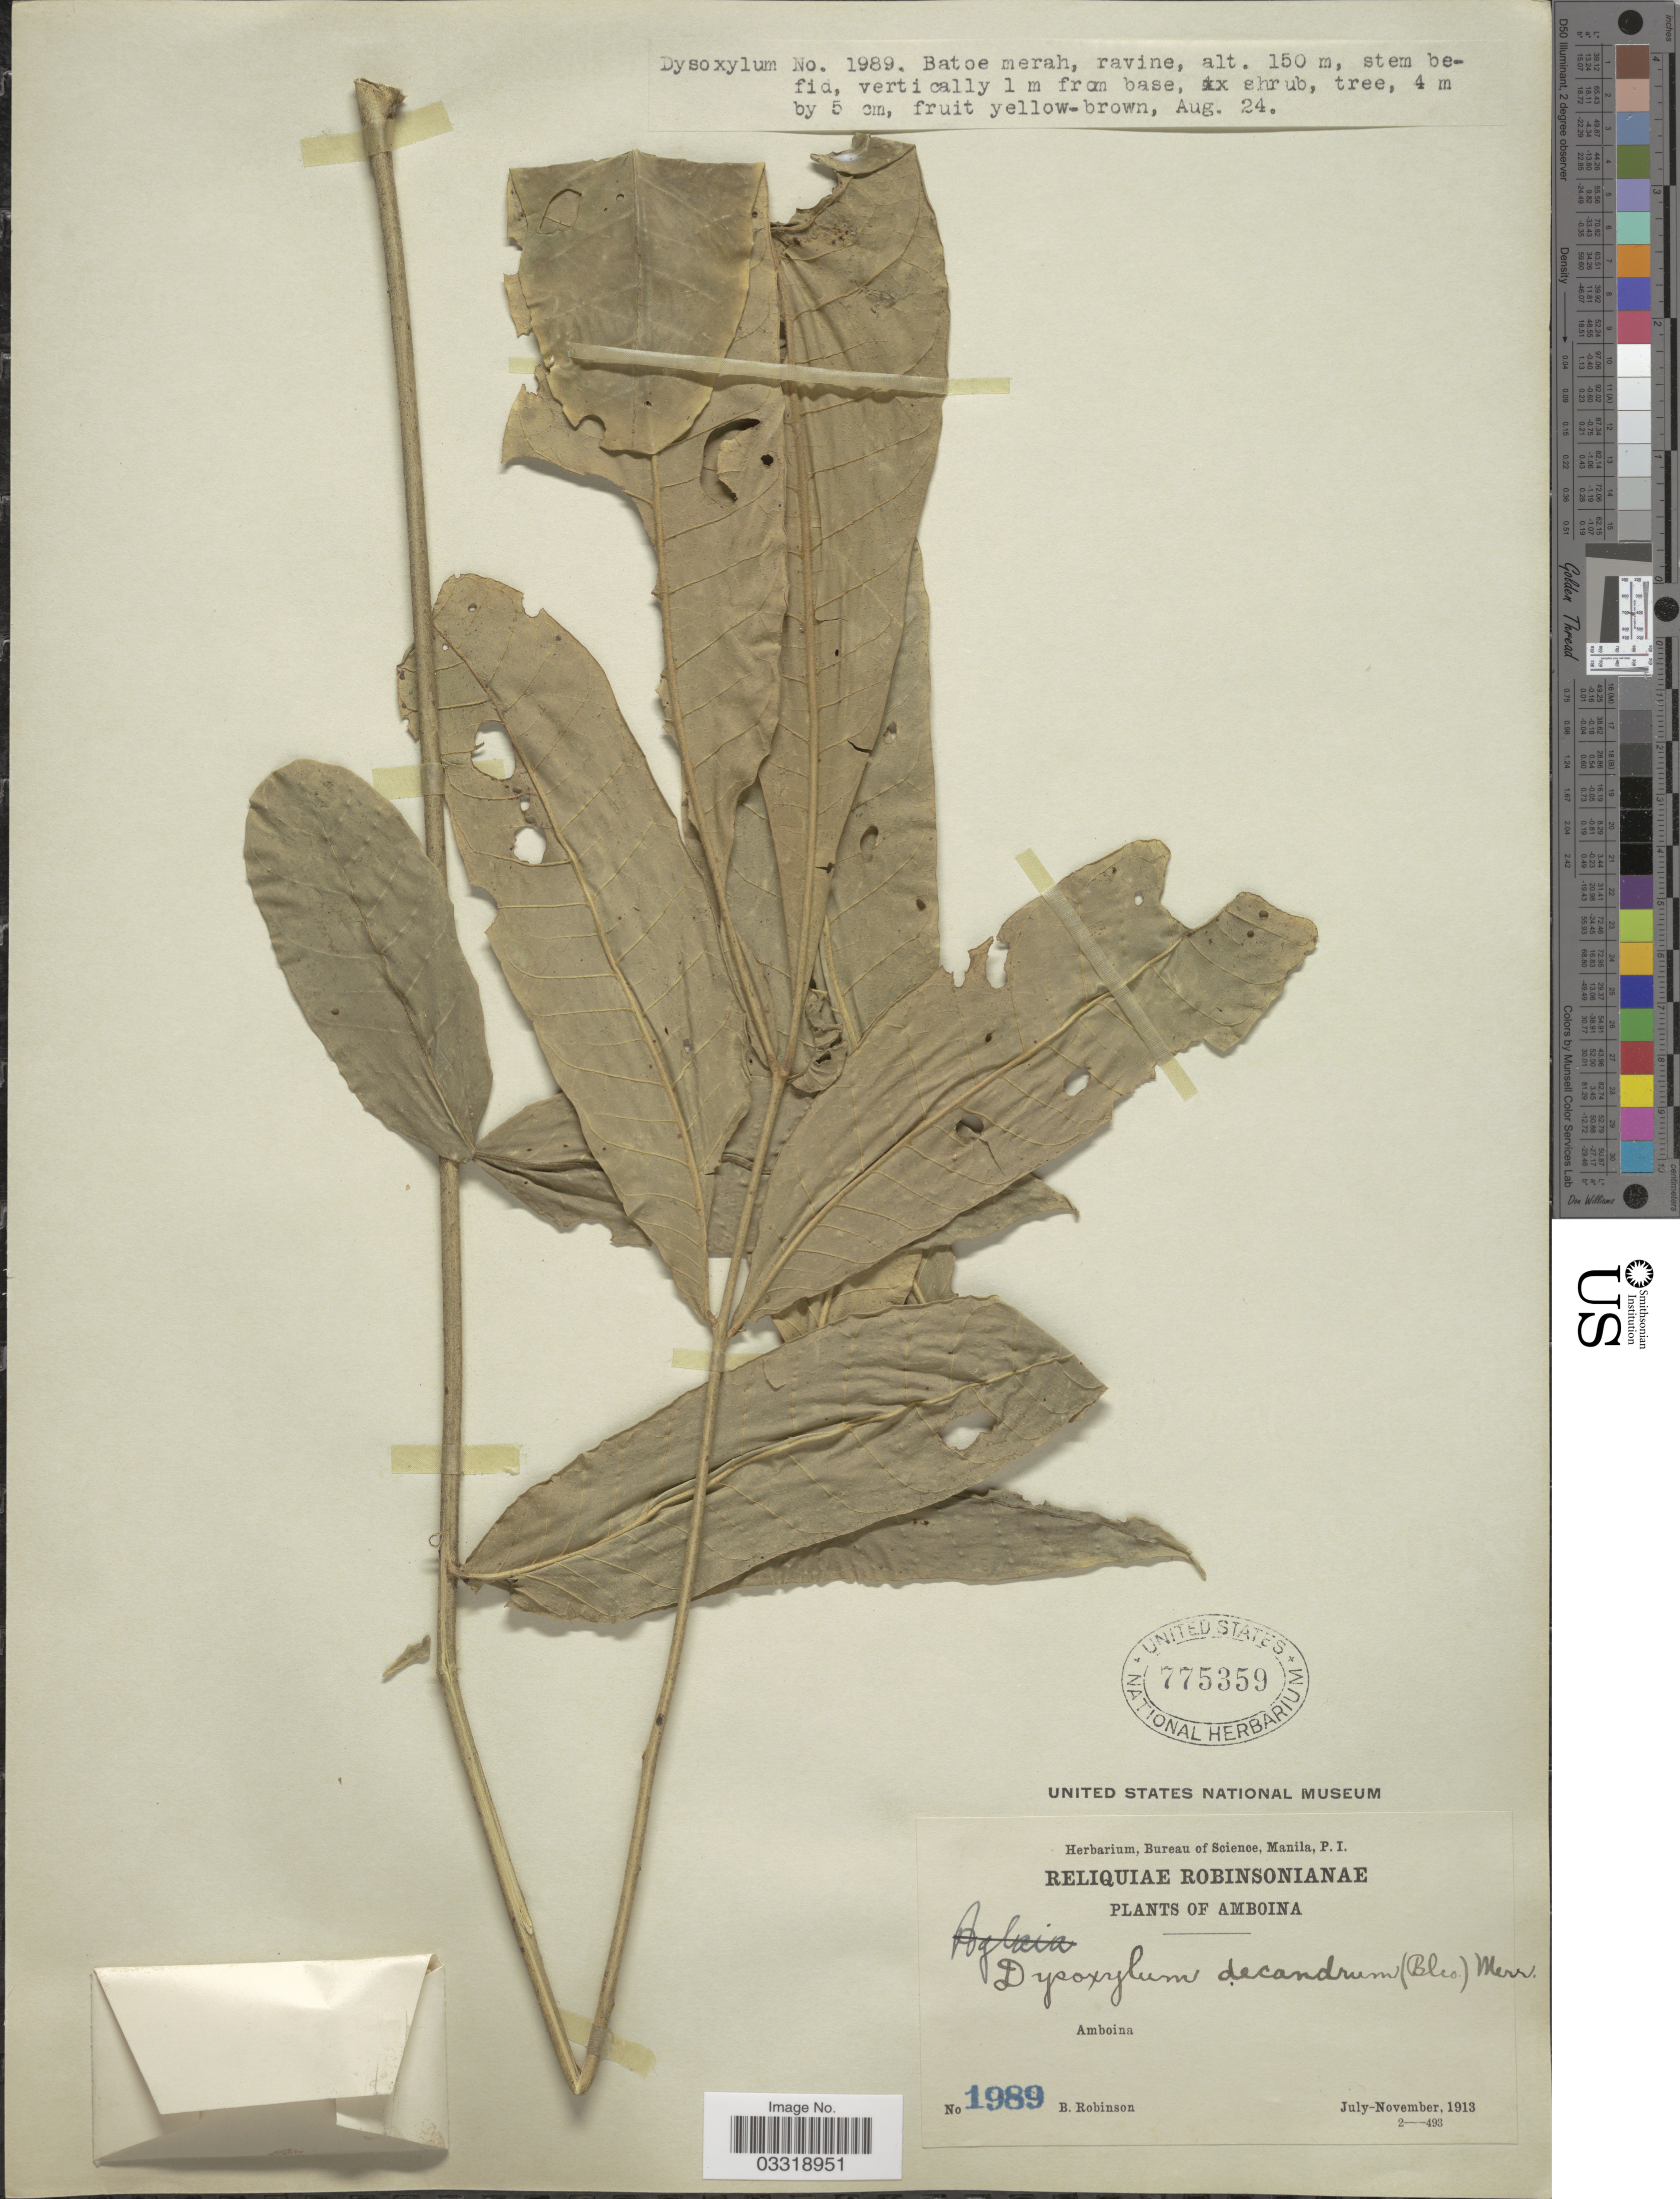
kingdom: Plantae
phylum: Tracheophyta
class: Magnoliopsida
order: Sapindales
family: Meliaceae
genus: Didymocheton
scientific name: Didymocheton gaudichaudianus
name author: A. Juss.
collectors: B. Robinson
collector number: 1989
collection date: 1913-08-24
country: Indonesia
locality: Amboina. Batoe merah, ravine.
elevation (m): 150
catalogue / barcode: US 775359